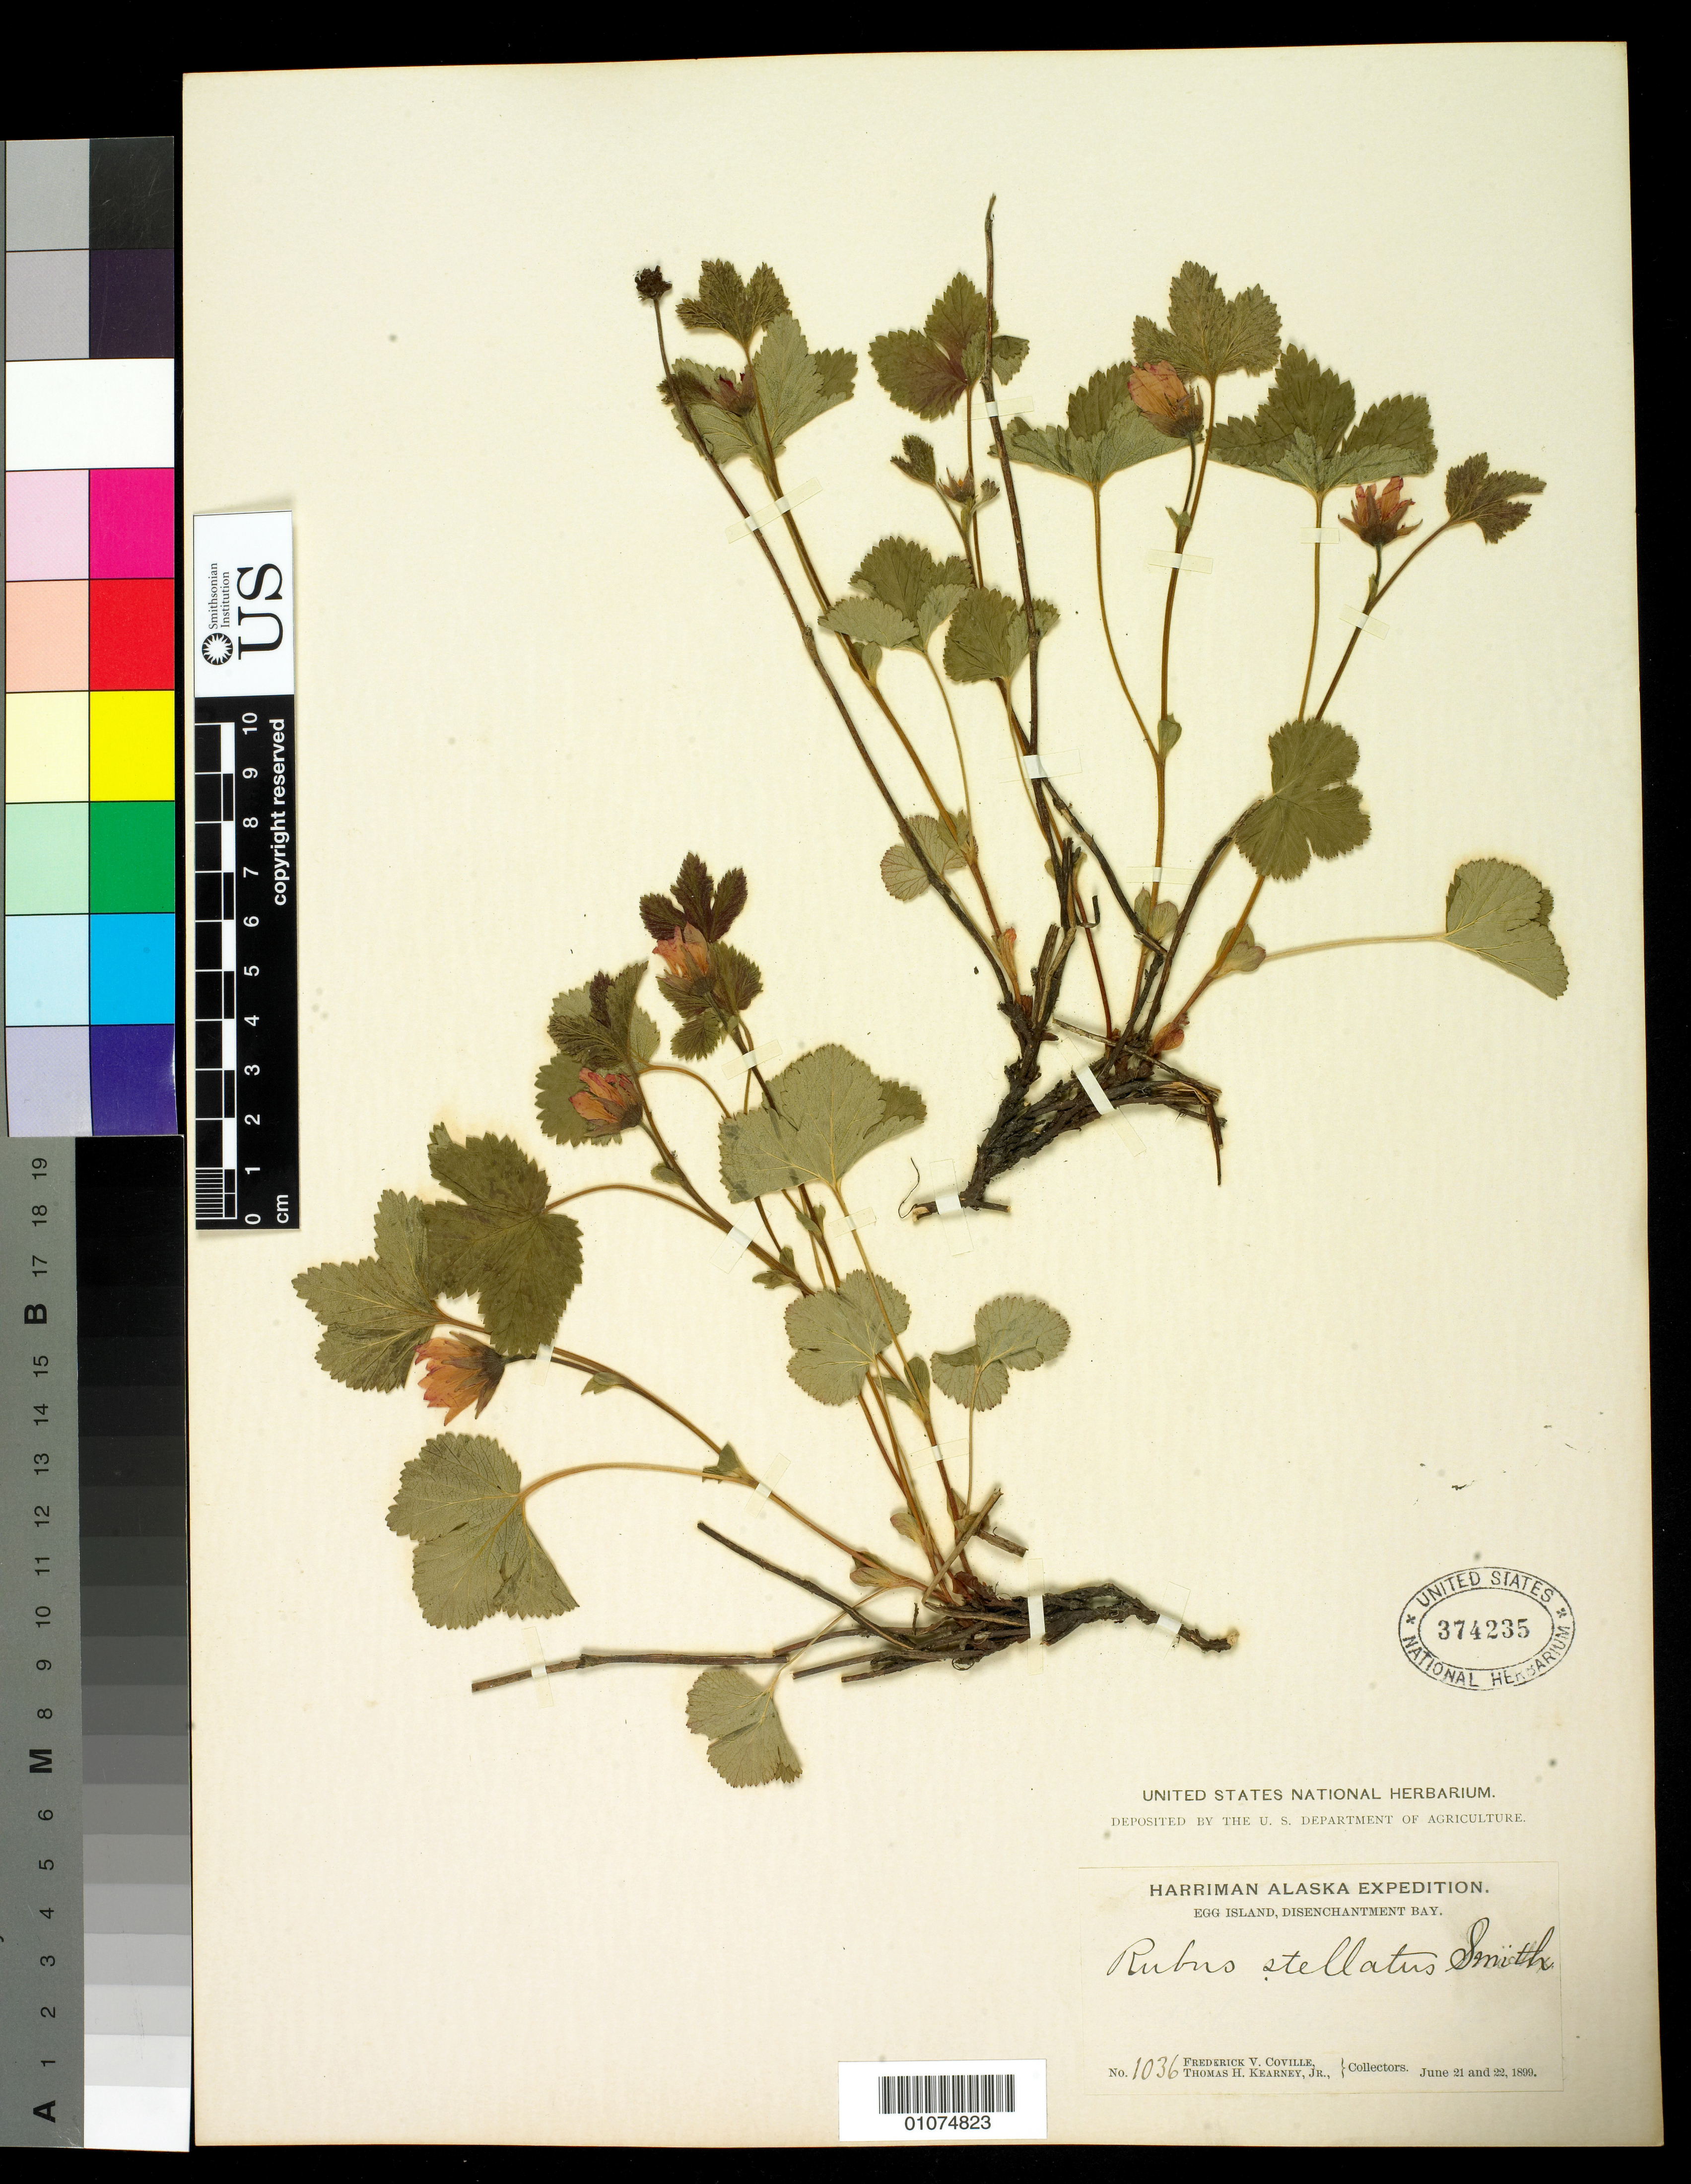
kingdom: Plantae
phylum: Tracheophyta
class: Magnoliopsida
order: Rosales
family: Rosaceae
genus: Rubus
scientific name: Rubus stellatus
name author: Sm.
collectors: F. V. Coville & T. H. Kearney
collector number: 1036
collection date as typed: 21 Jun 1899 to 22 Jun 1899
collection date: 1899-06-21/1899-06-22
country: United States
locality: Egg Island, Disenchantment Bay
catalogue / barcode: US 374235